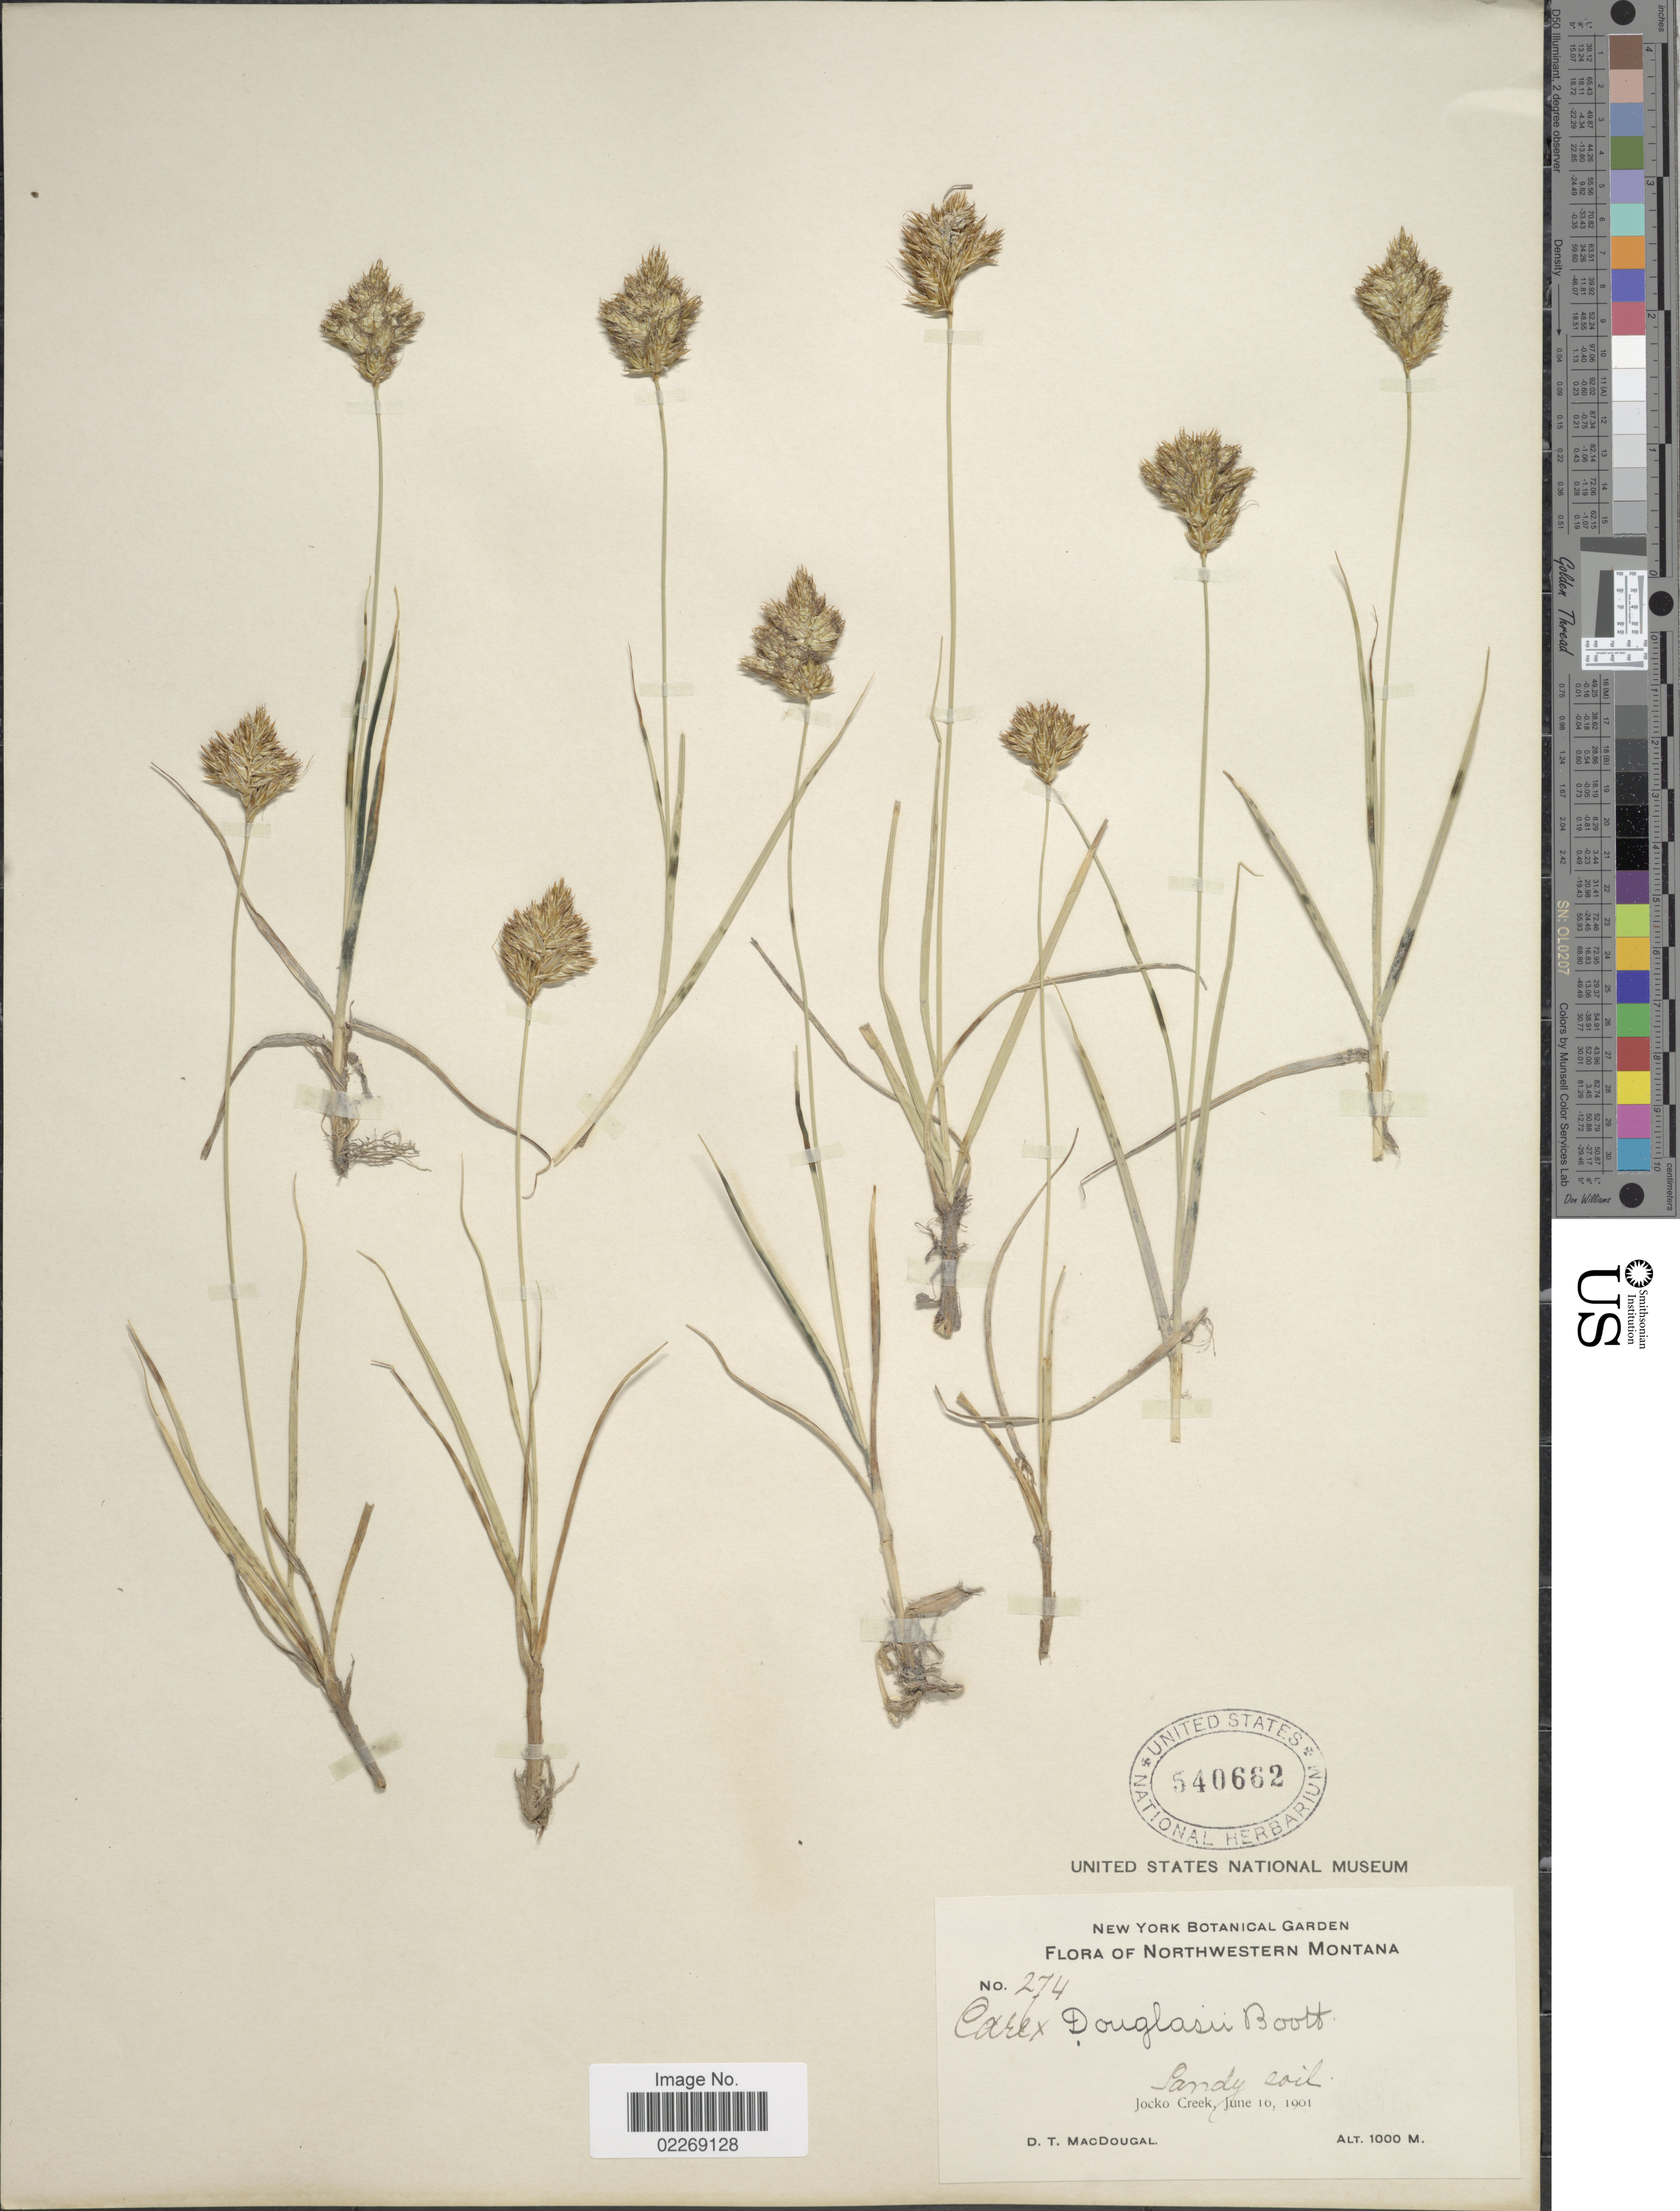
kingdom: Plantae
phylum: Tracheophyta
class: Liliopsida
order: Poales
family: Cyperaceae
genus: Carex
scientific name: Carex douglasii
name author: Boott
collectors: D. T. MacDougal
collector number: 274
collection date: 1901-06-16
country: United States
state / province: Montana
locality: Northwestern Montana. Jocko Creek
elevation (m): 1000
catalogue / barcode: US 540662